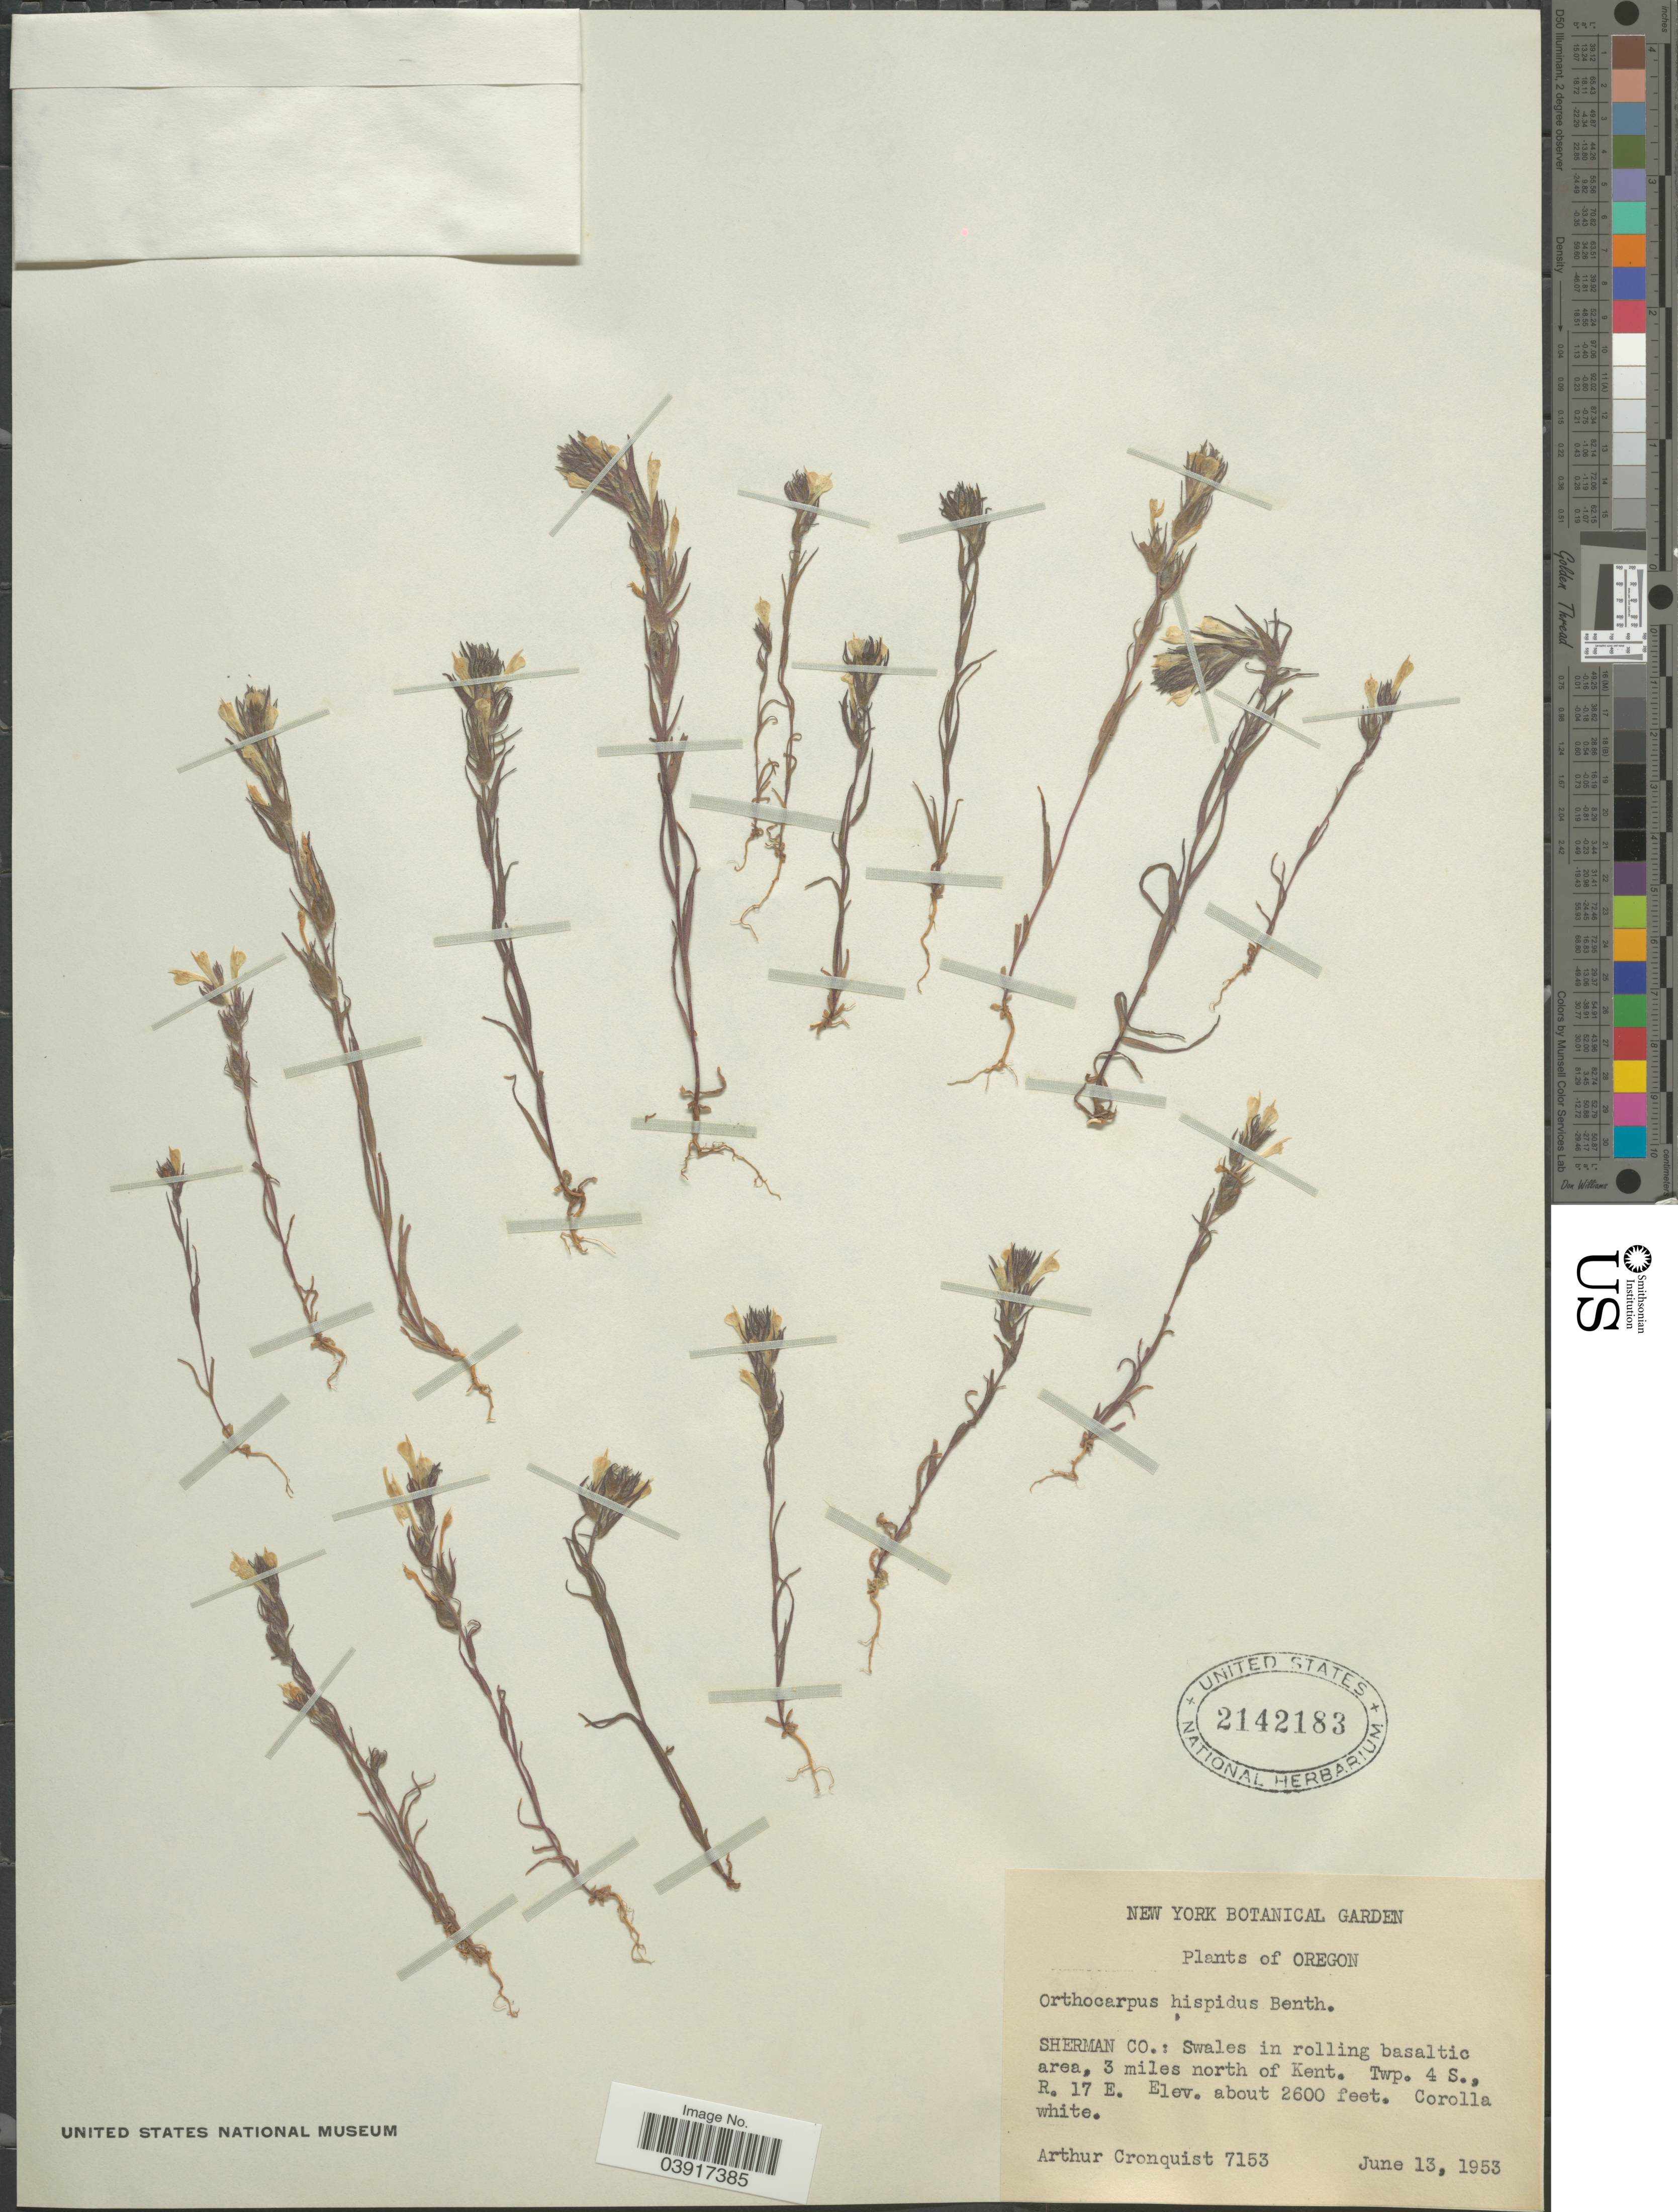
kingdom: Plantae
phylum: Tracheophyta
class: Magnoliopsida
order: Lamiales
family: Orobanchaceae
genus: Orthocarpus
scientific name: Orthocarpus hispidus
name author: Benth.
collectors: A. J. Cronquist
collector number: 7153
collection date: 1953-06-13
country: United States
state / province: Oregon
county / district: Sherman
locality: Sherman Co.: Swales in rolling basaltic area, 3 miles north of Kent. Twp. 4 S., R. 17 E.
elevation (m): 792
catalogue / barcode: US 2142183